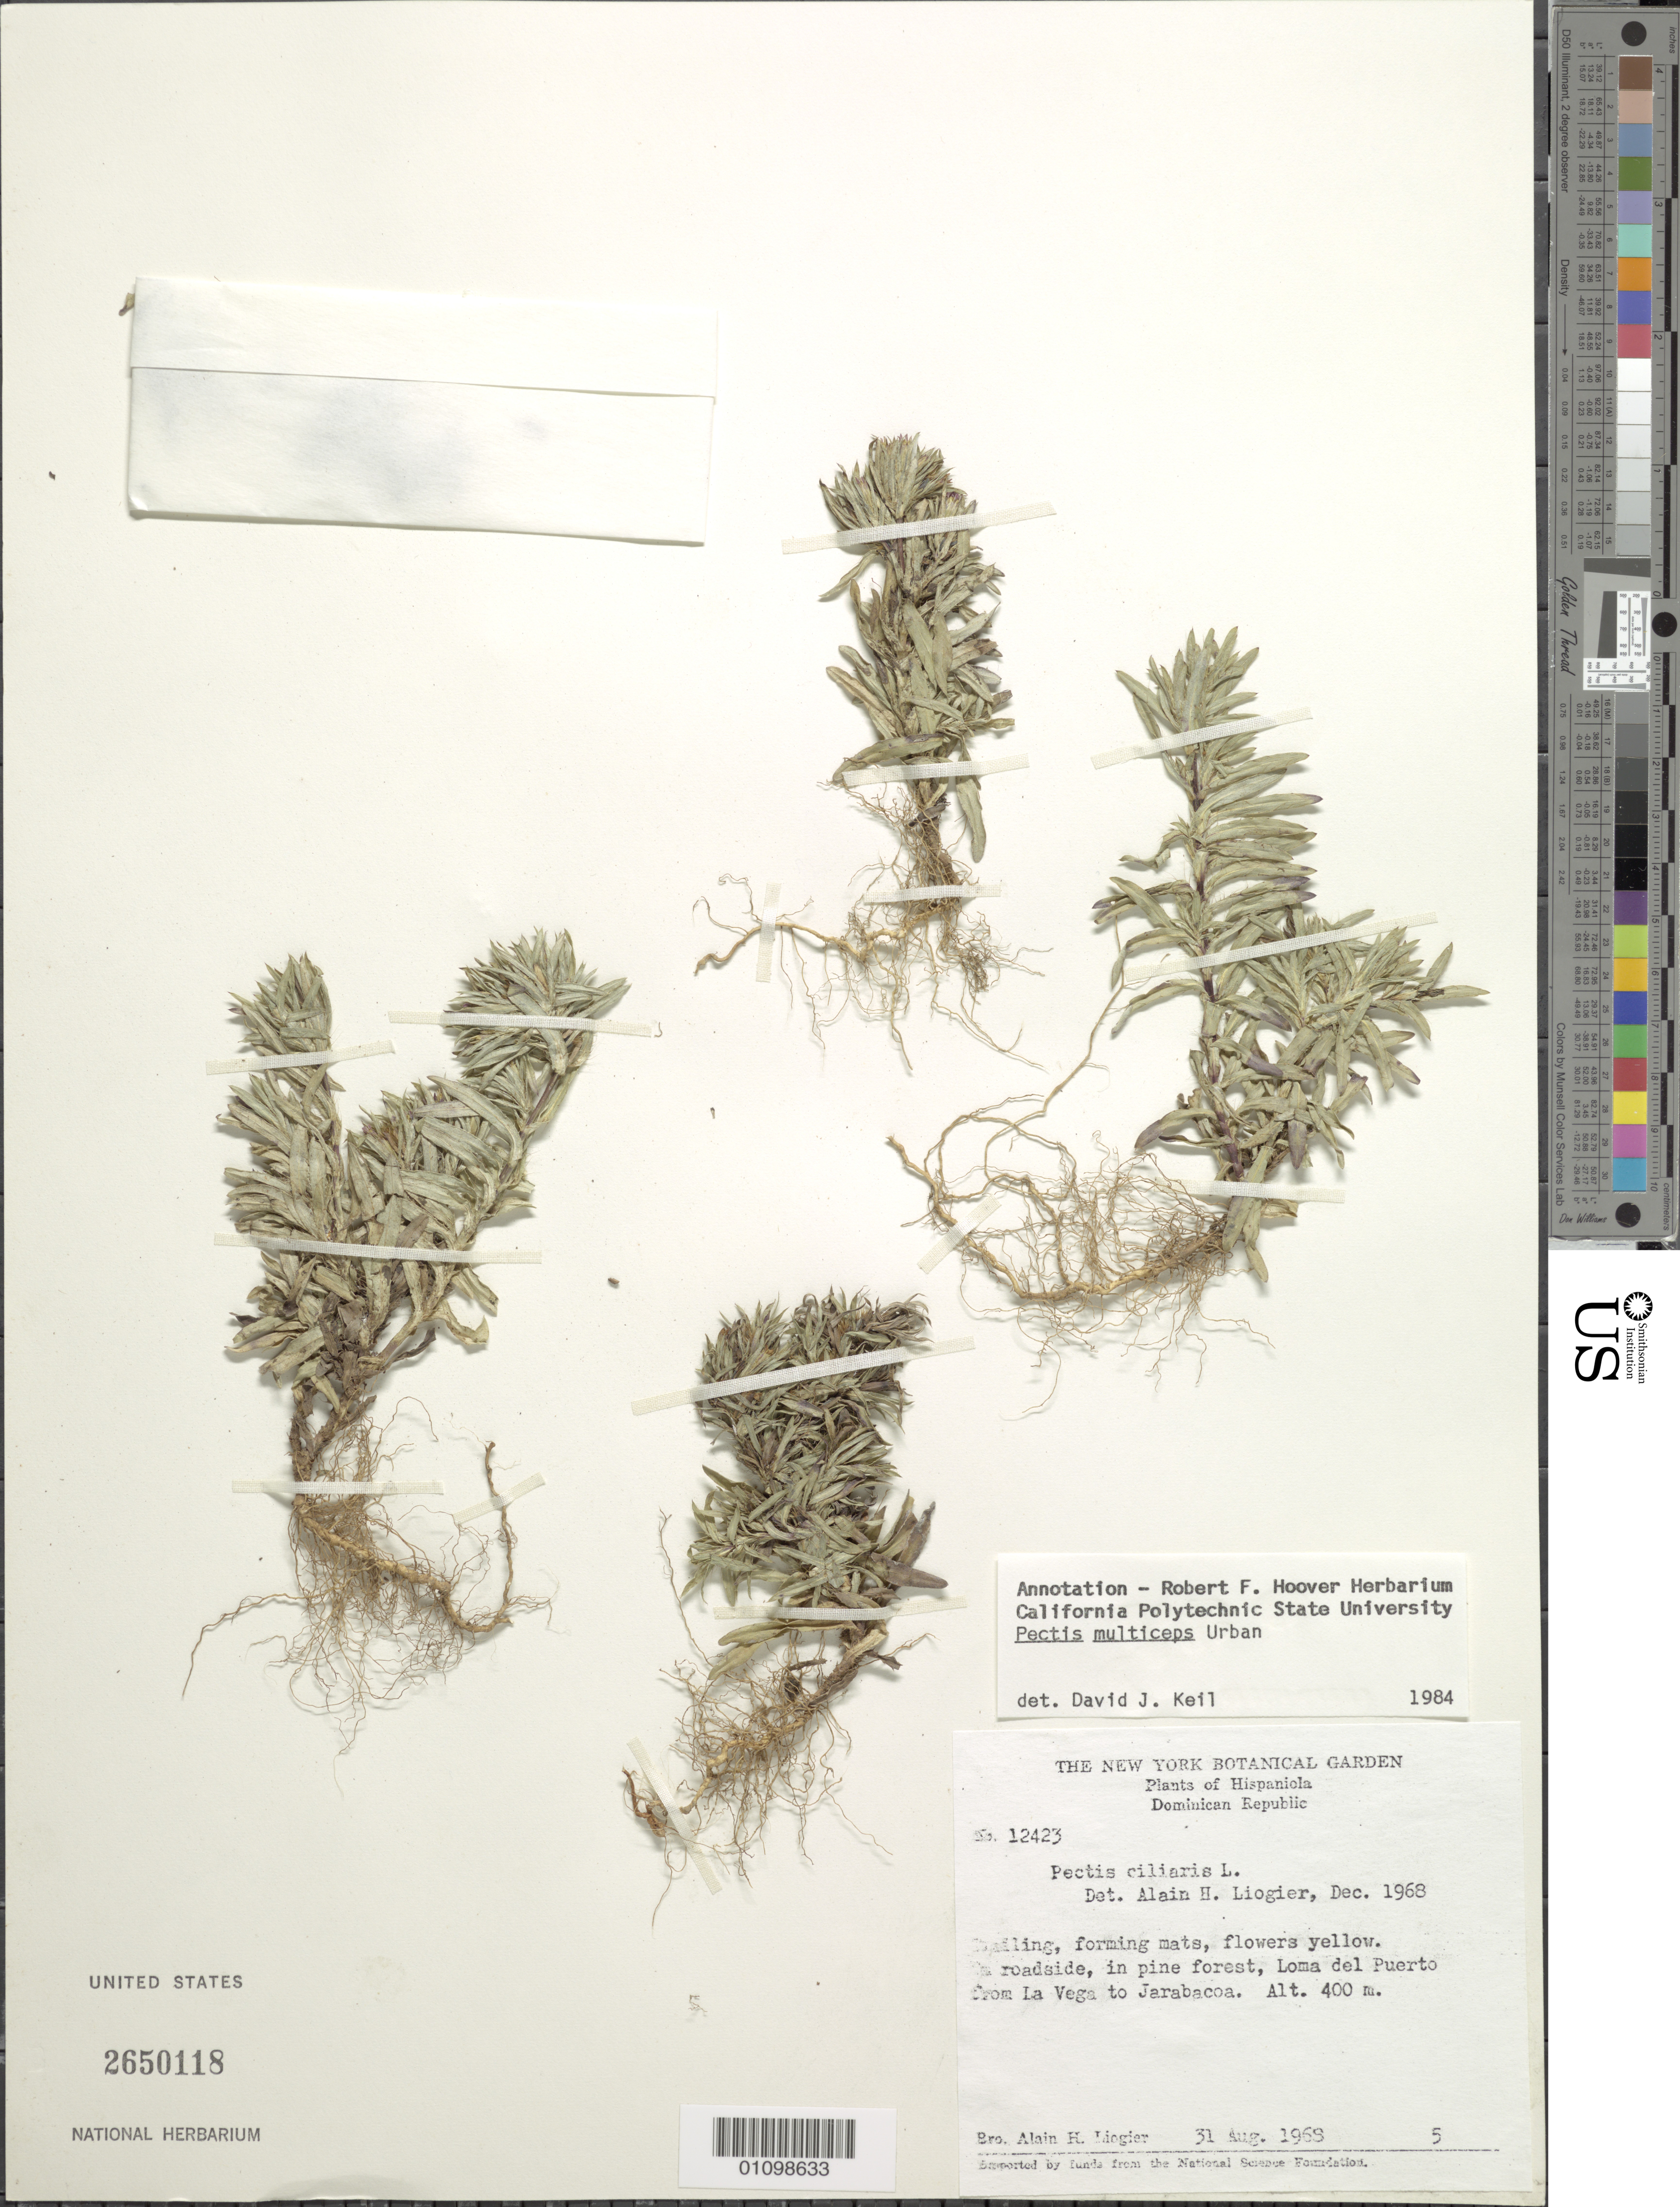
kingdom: Plantae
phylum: Tracheophyta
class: Magnoliopsida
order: Asterales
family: Asteraceae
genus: Pectis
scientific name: Pectis multiceps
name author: Urb.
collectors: A. H. Liogier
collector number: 12423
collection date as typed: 31 Aug 1968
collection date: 1968-08-31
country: Dominican Republic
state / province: La Vega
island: Hispaniola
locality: In roadside, in pine forest, Loma del Puerto from La Vega to Jarabacoa.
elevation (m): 400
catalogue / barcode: US 2650118